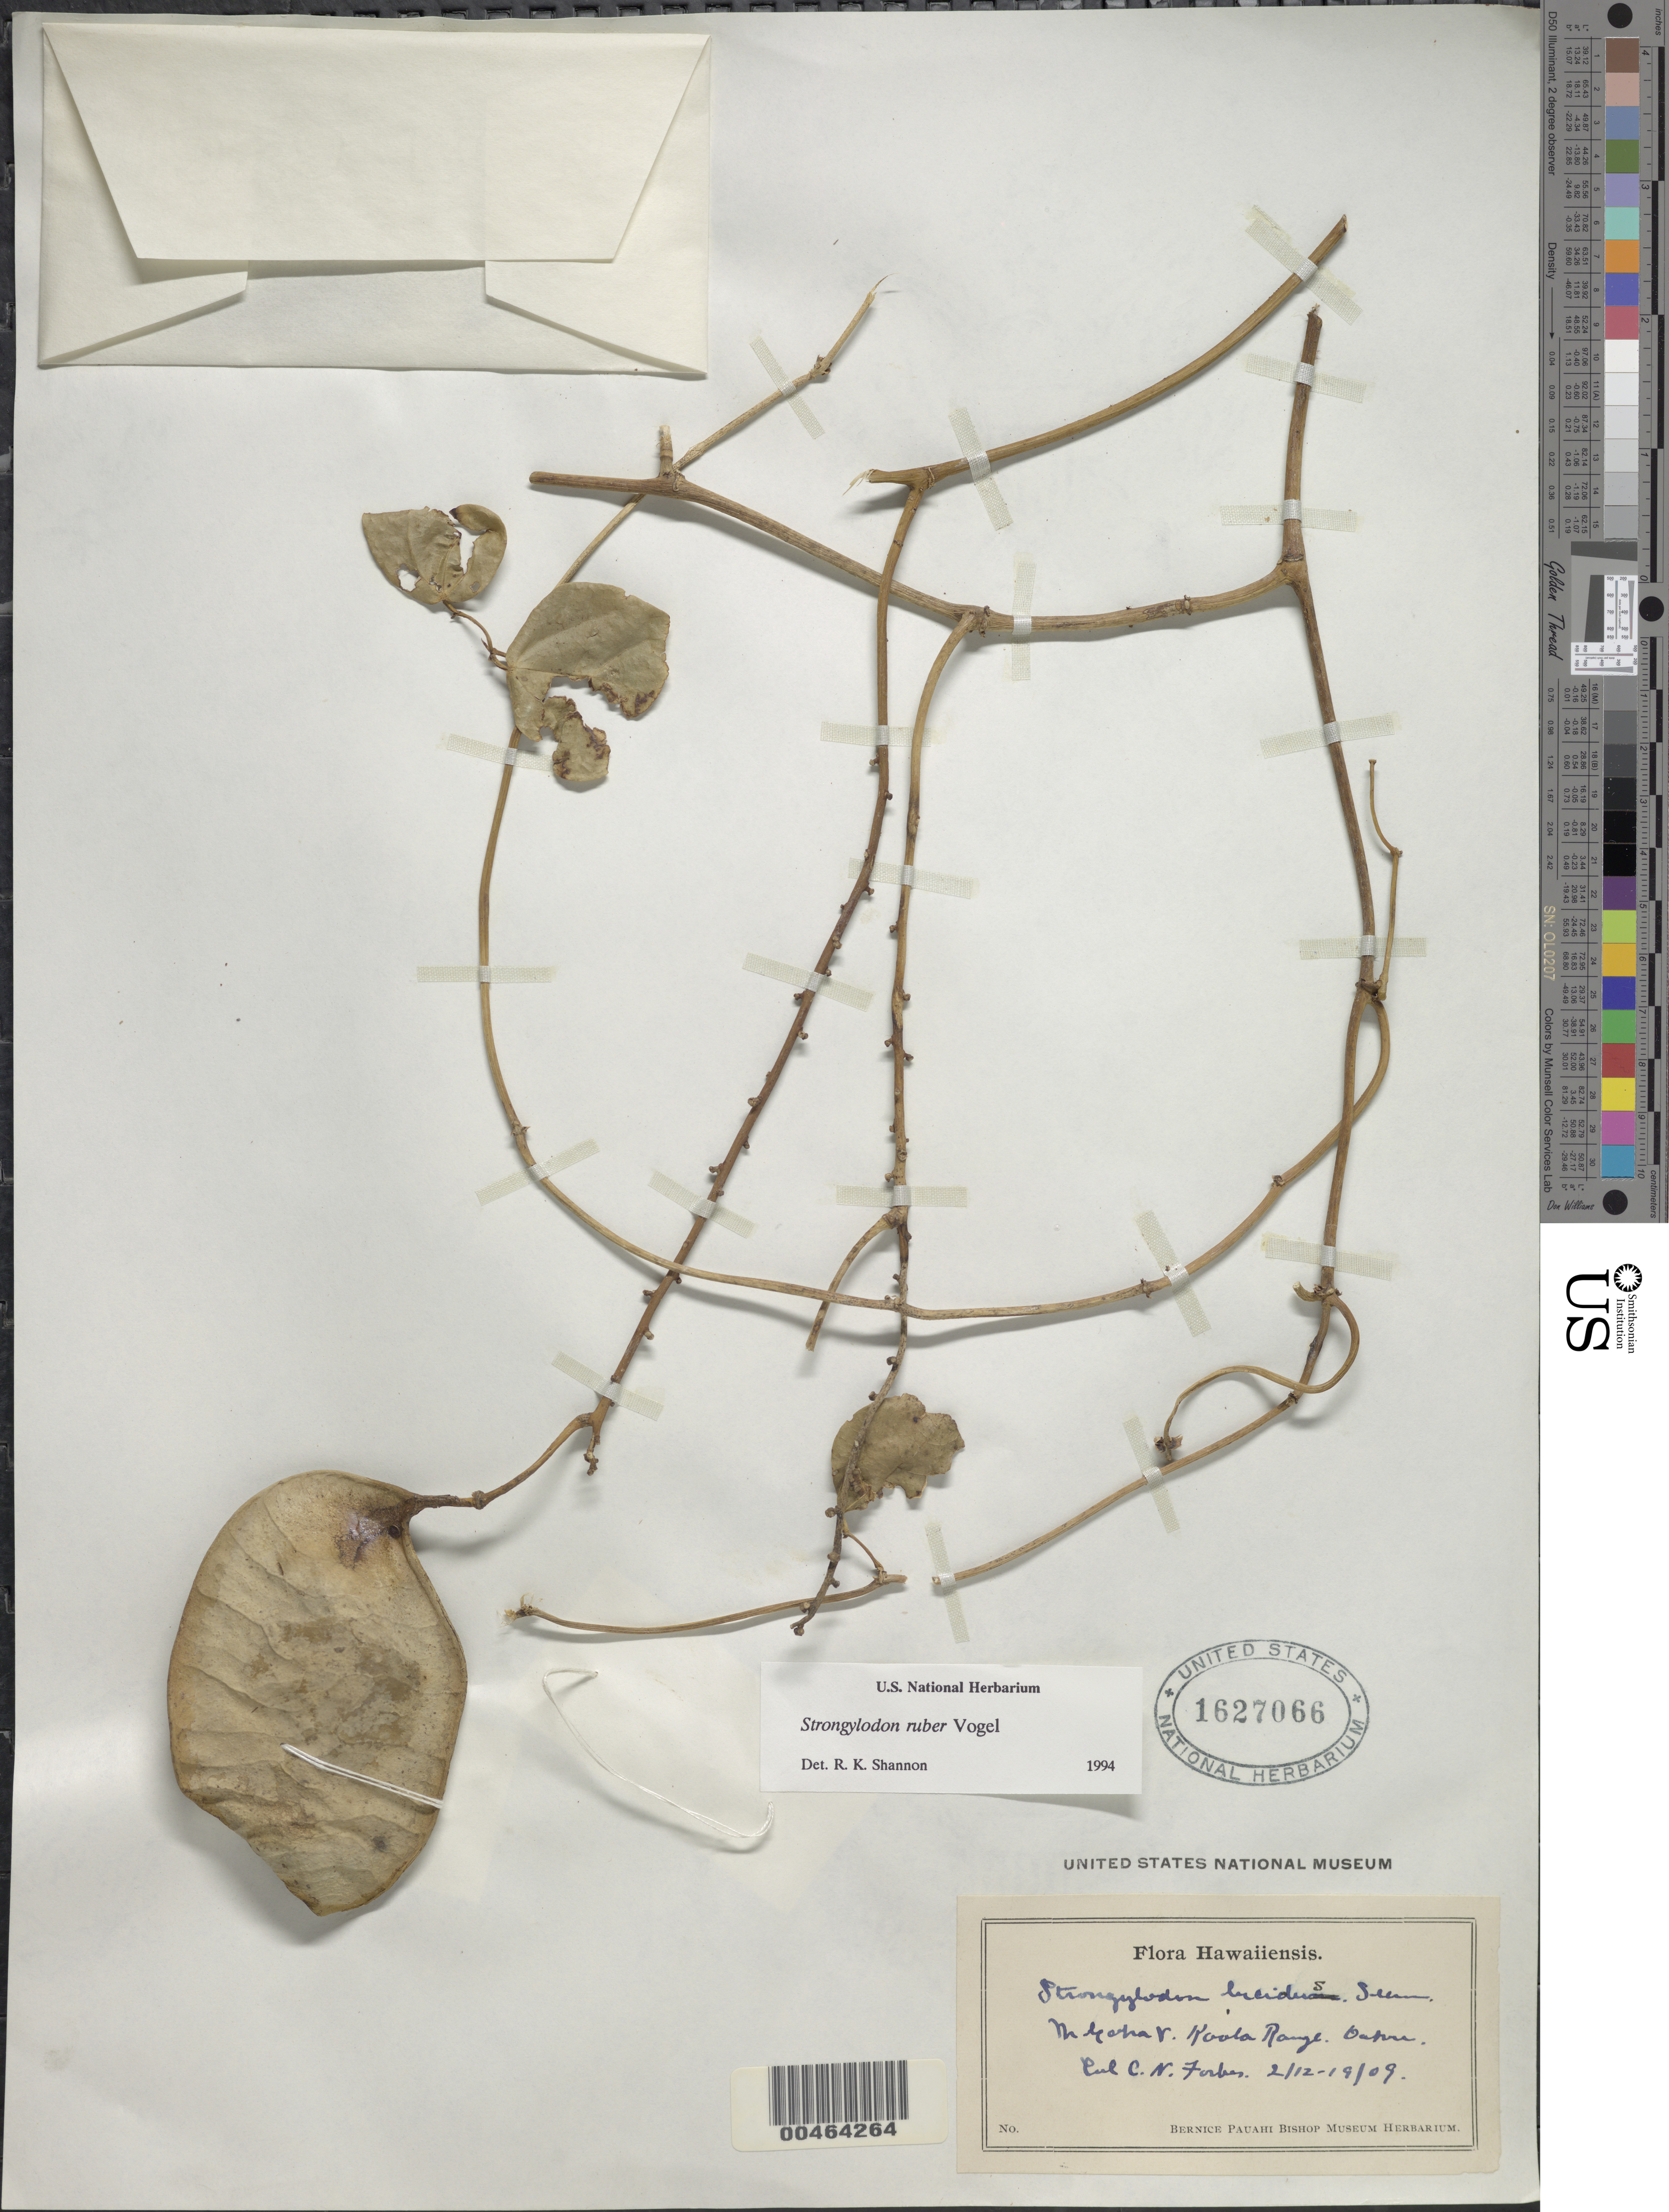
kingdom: Plantae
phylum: Tracheophyta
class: Magnoliopsida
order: Fabales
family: Fabaceae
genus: Strongylodon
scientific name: Strongylodon ruber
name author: Vogel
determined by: Shannon, R. K., (UNITED STATES)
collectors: C. N. Forbes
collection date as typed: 12 Feb 1909 to 19 Feb 1909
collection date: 1909-02-12/1909-02-19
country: United States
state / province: Hawaii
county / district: Honolulu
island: Oahu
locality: Waianae Mts., Makaha Valley, Kaala Range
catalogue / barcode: US 1627066